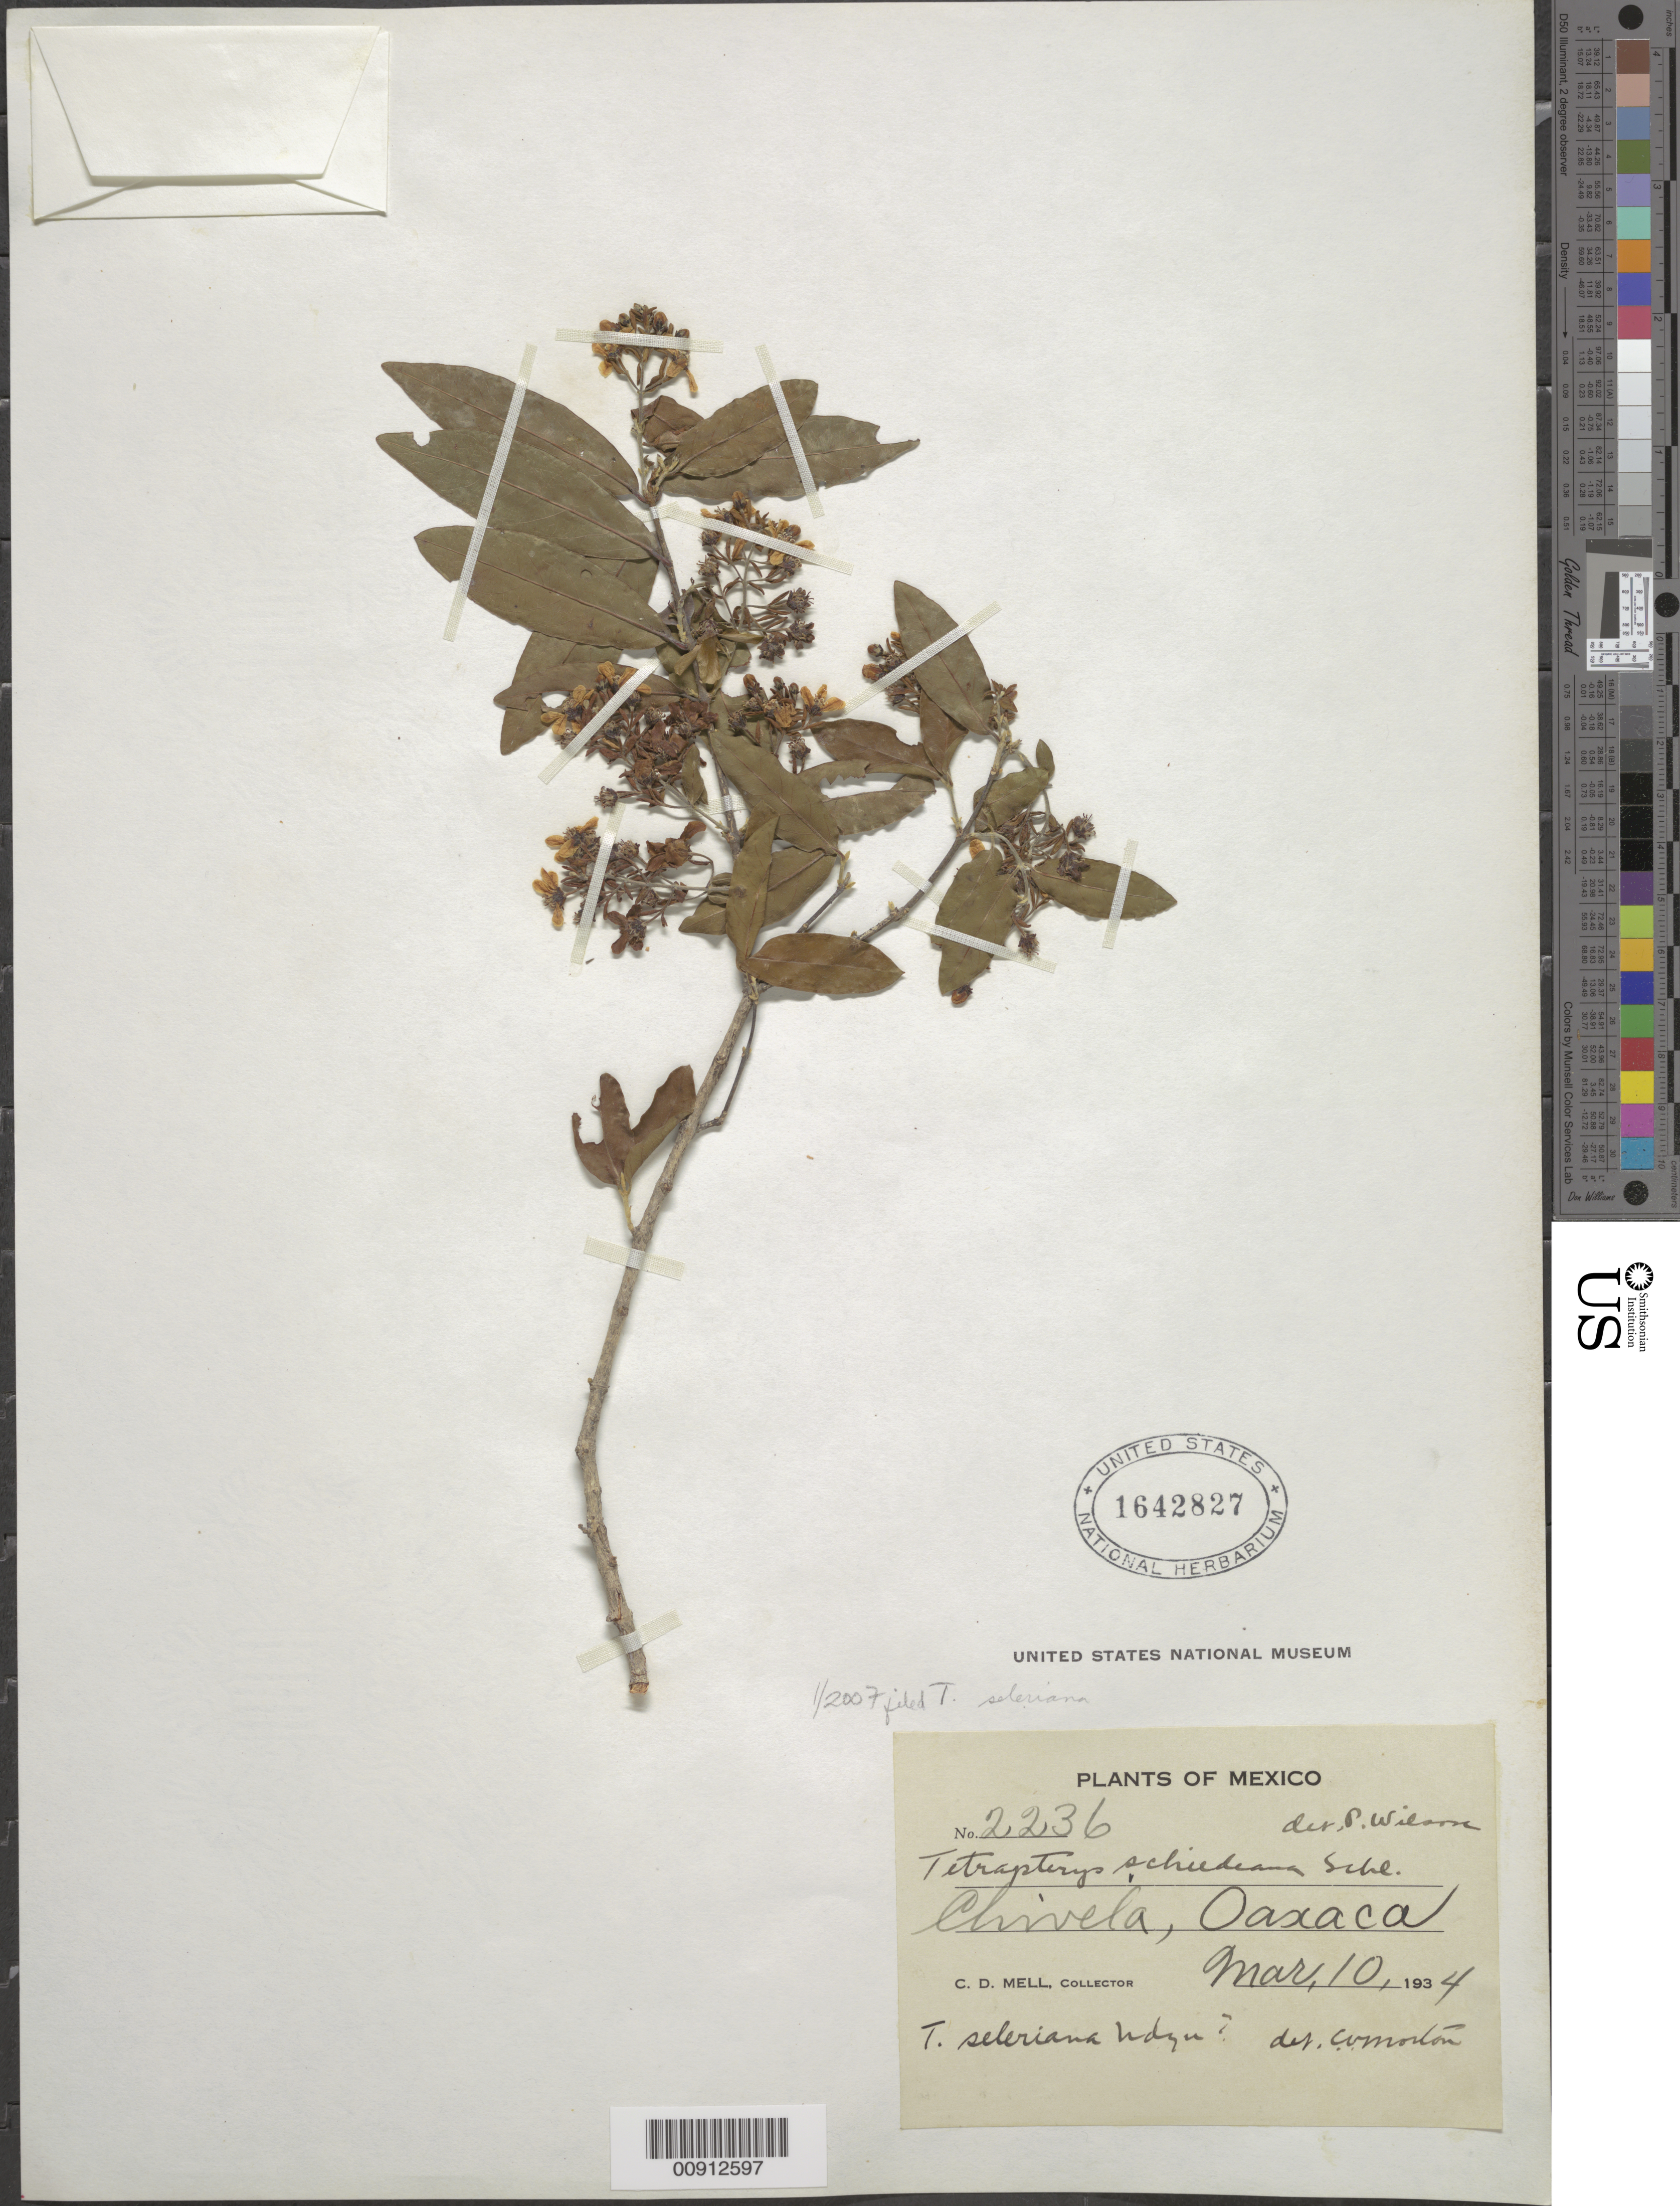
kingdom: Plantae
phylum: Tracheophyta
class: Magnoliopsida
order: Malpighiales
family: Malpighiaceae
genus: Glicophyllum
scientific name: Glicophyllum selerianum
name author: (Nied.) R.F. Almeida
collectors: C. D. Mell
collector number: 2236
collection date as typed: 10 Mar 1934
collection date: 1934-03-10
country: Mexico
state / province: Oaxaca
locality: Chivela, Oaxaca.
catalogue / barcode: US 1642827